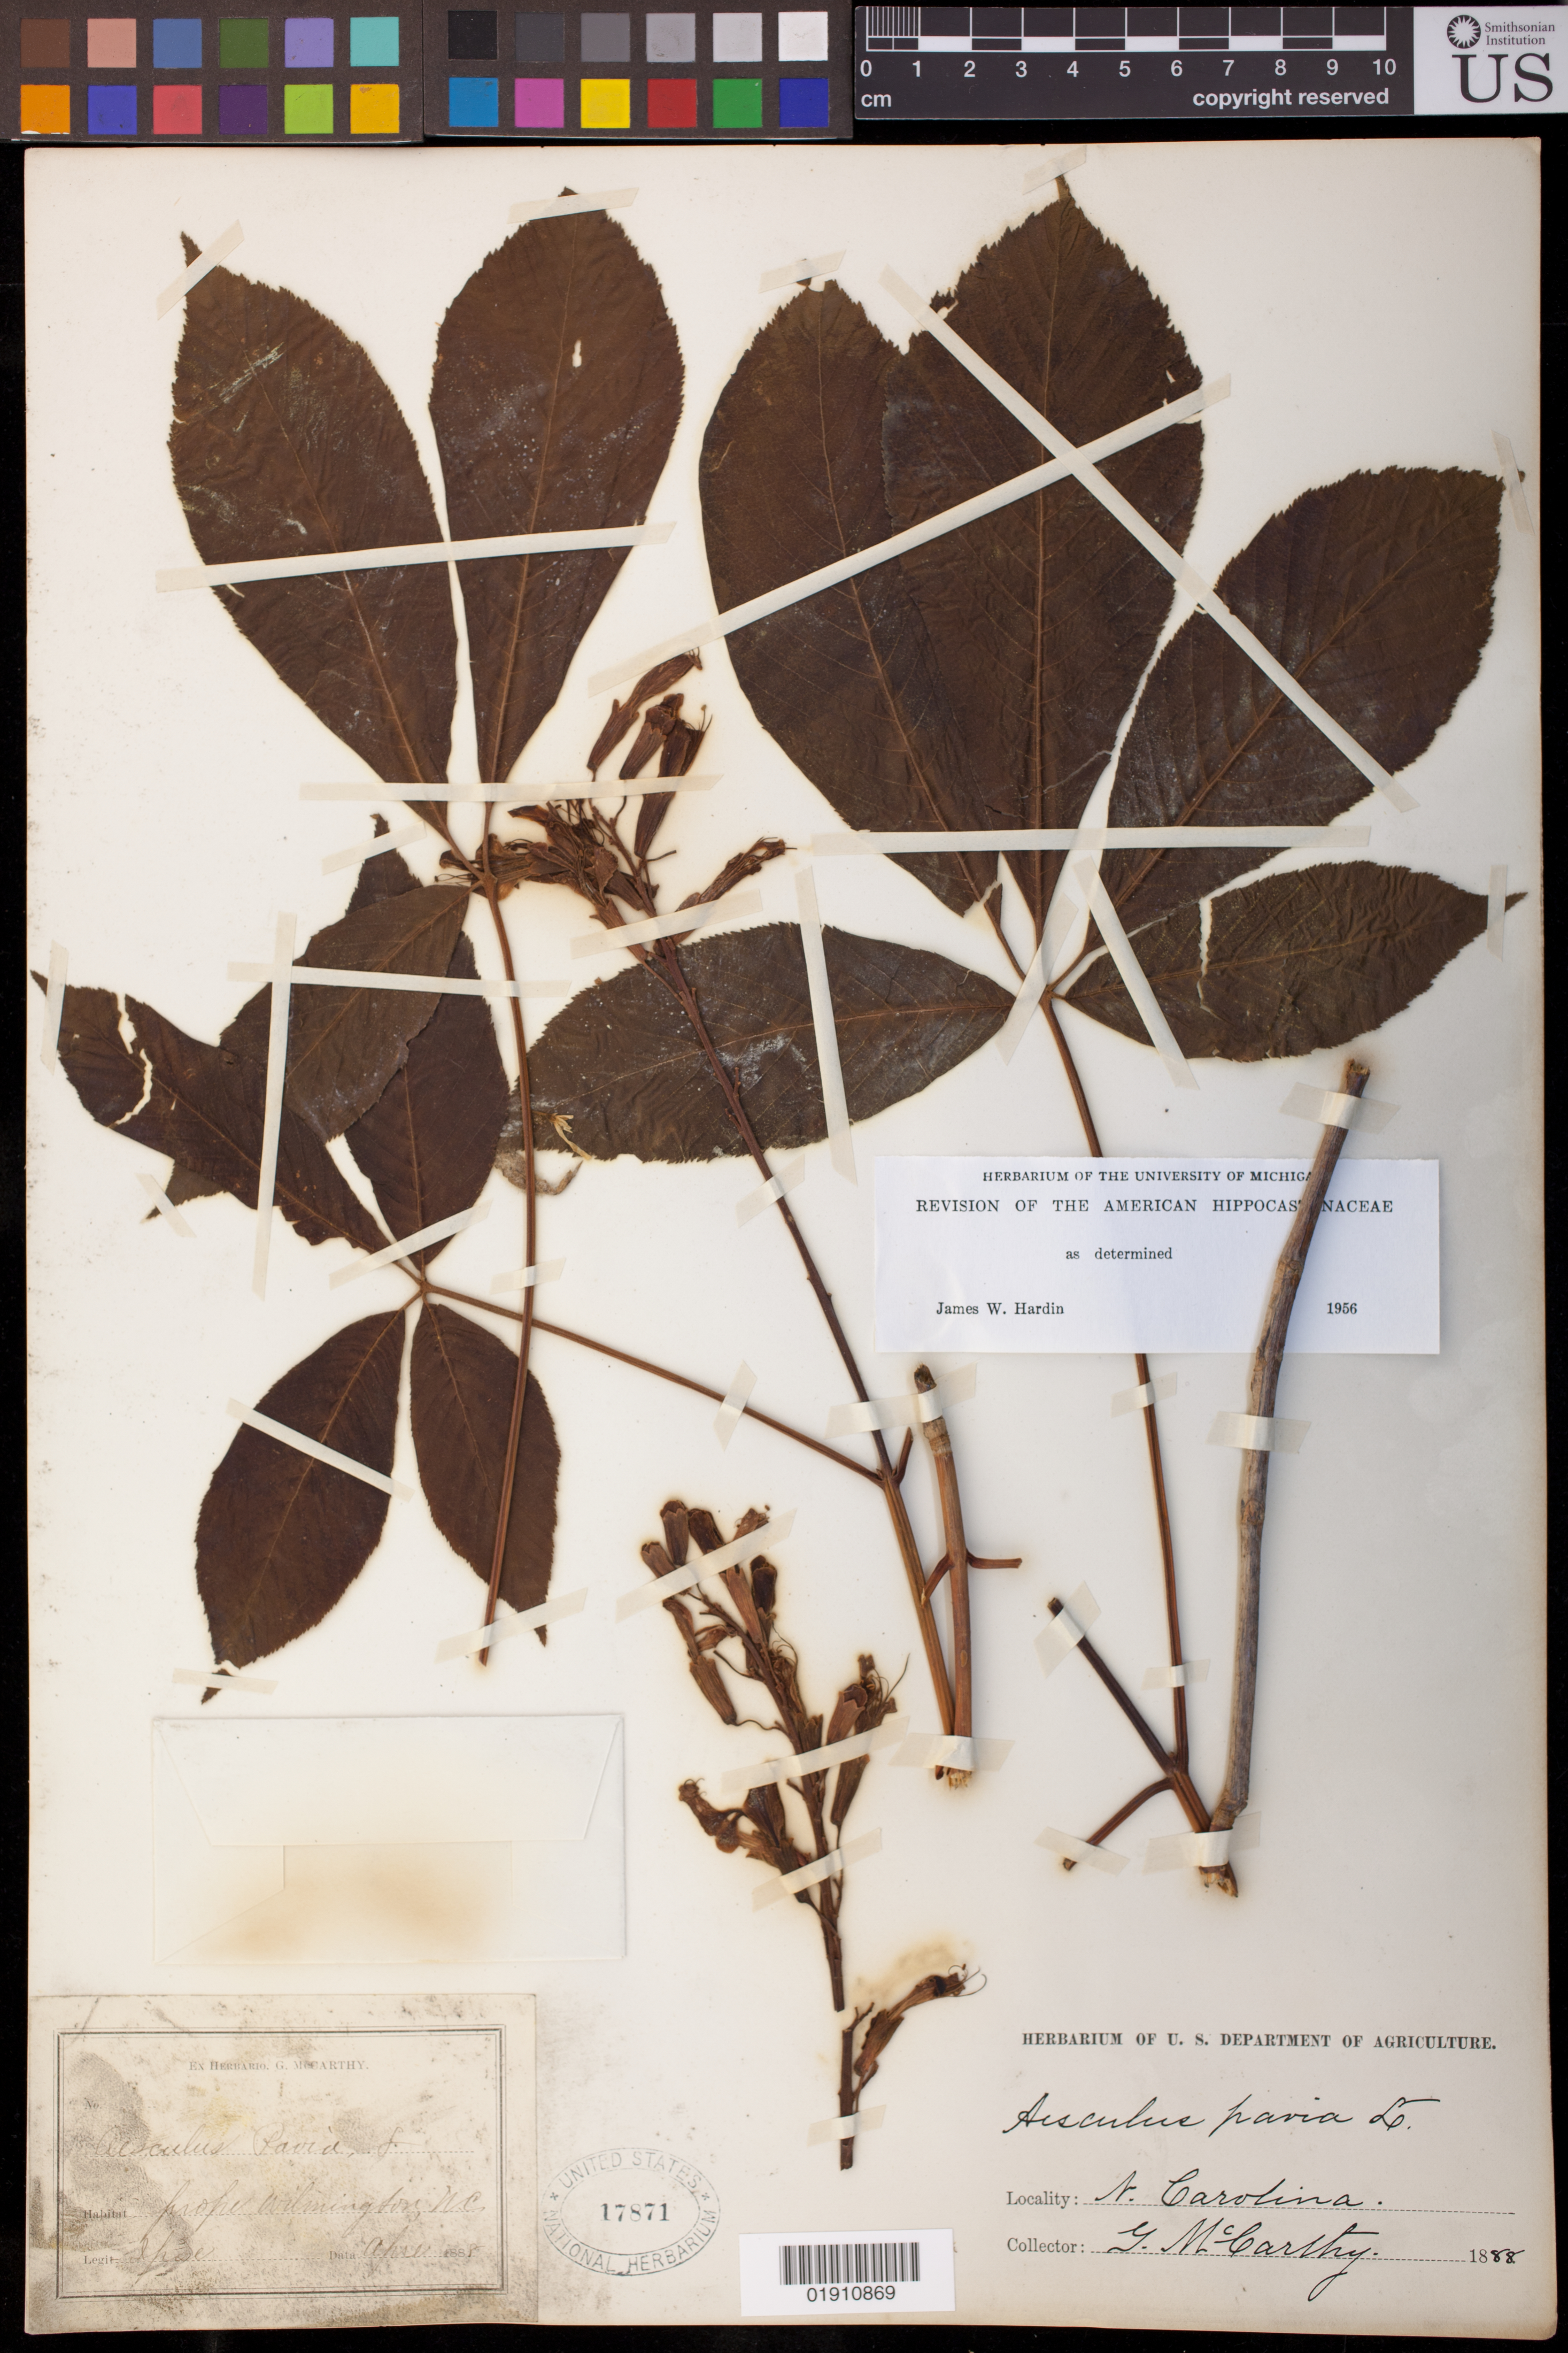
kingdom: Plantae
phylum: Tracheophyta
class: Magnoliopsida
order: Sapindales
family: Sapindaceae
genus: Aesculus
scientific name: Aesculus pavia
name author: L.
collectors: G. McCarthy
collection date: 1888-04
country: United States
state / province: North Carolina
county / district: New Hanover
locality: prope Wilmington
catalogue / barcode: US 17871